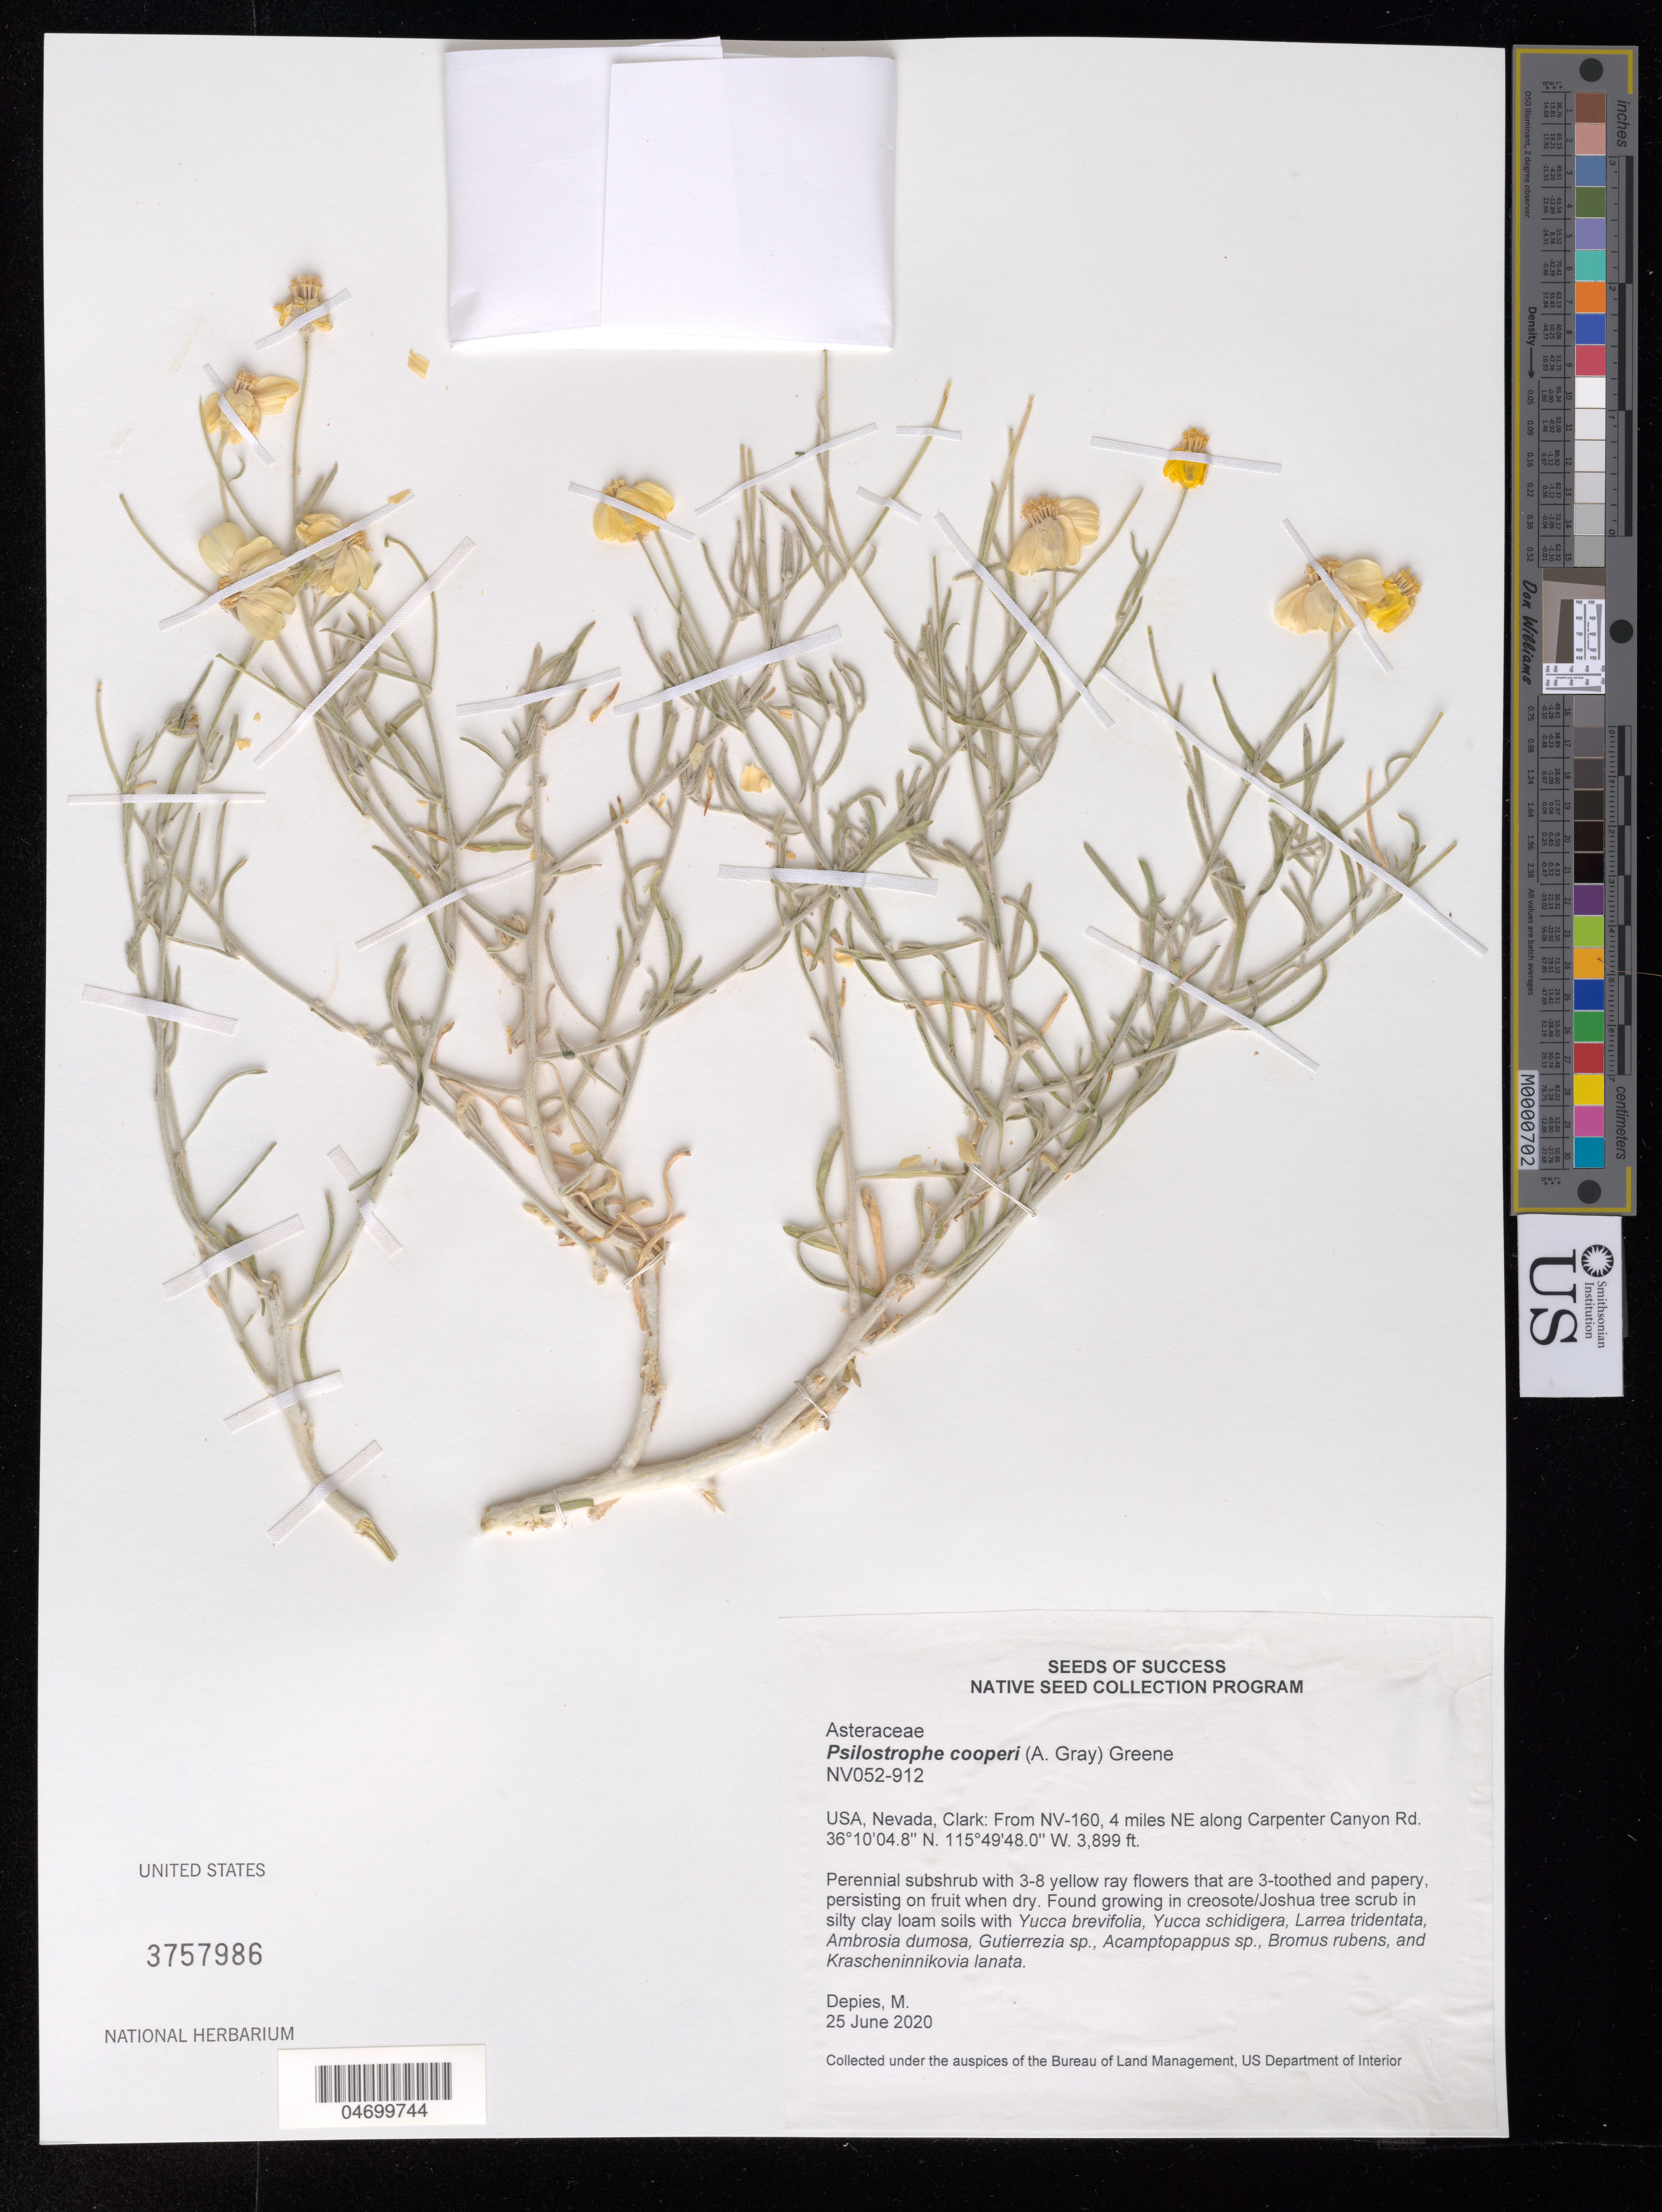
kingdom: Plantae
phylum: Tracheophyta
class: Magnoliopsida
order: Asterales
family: Asteraceae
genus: Psilostrophe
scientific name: Psilostrophe cooperi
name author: (A. Gray) Greene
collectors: M. Depies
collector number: NV052-912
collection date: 2020-06-25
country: United States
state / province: Nevada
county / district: Clark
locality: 4 mi. NE along Carpenter Canyon Rd.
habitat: Silty loam soils. Creosore/Joshua tree scrub. With Yucca brevifolia, Larrea tridentata, Ambrosia dumosa, Bromus rubens, etc.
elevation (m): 1188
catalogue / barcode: US 3757986